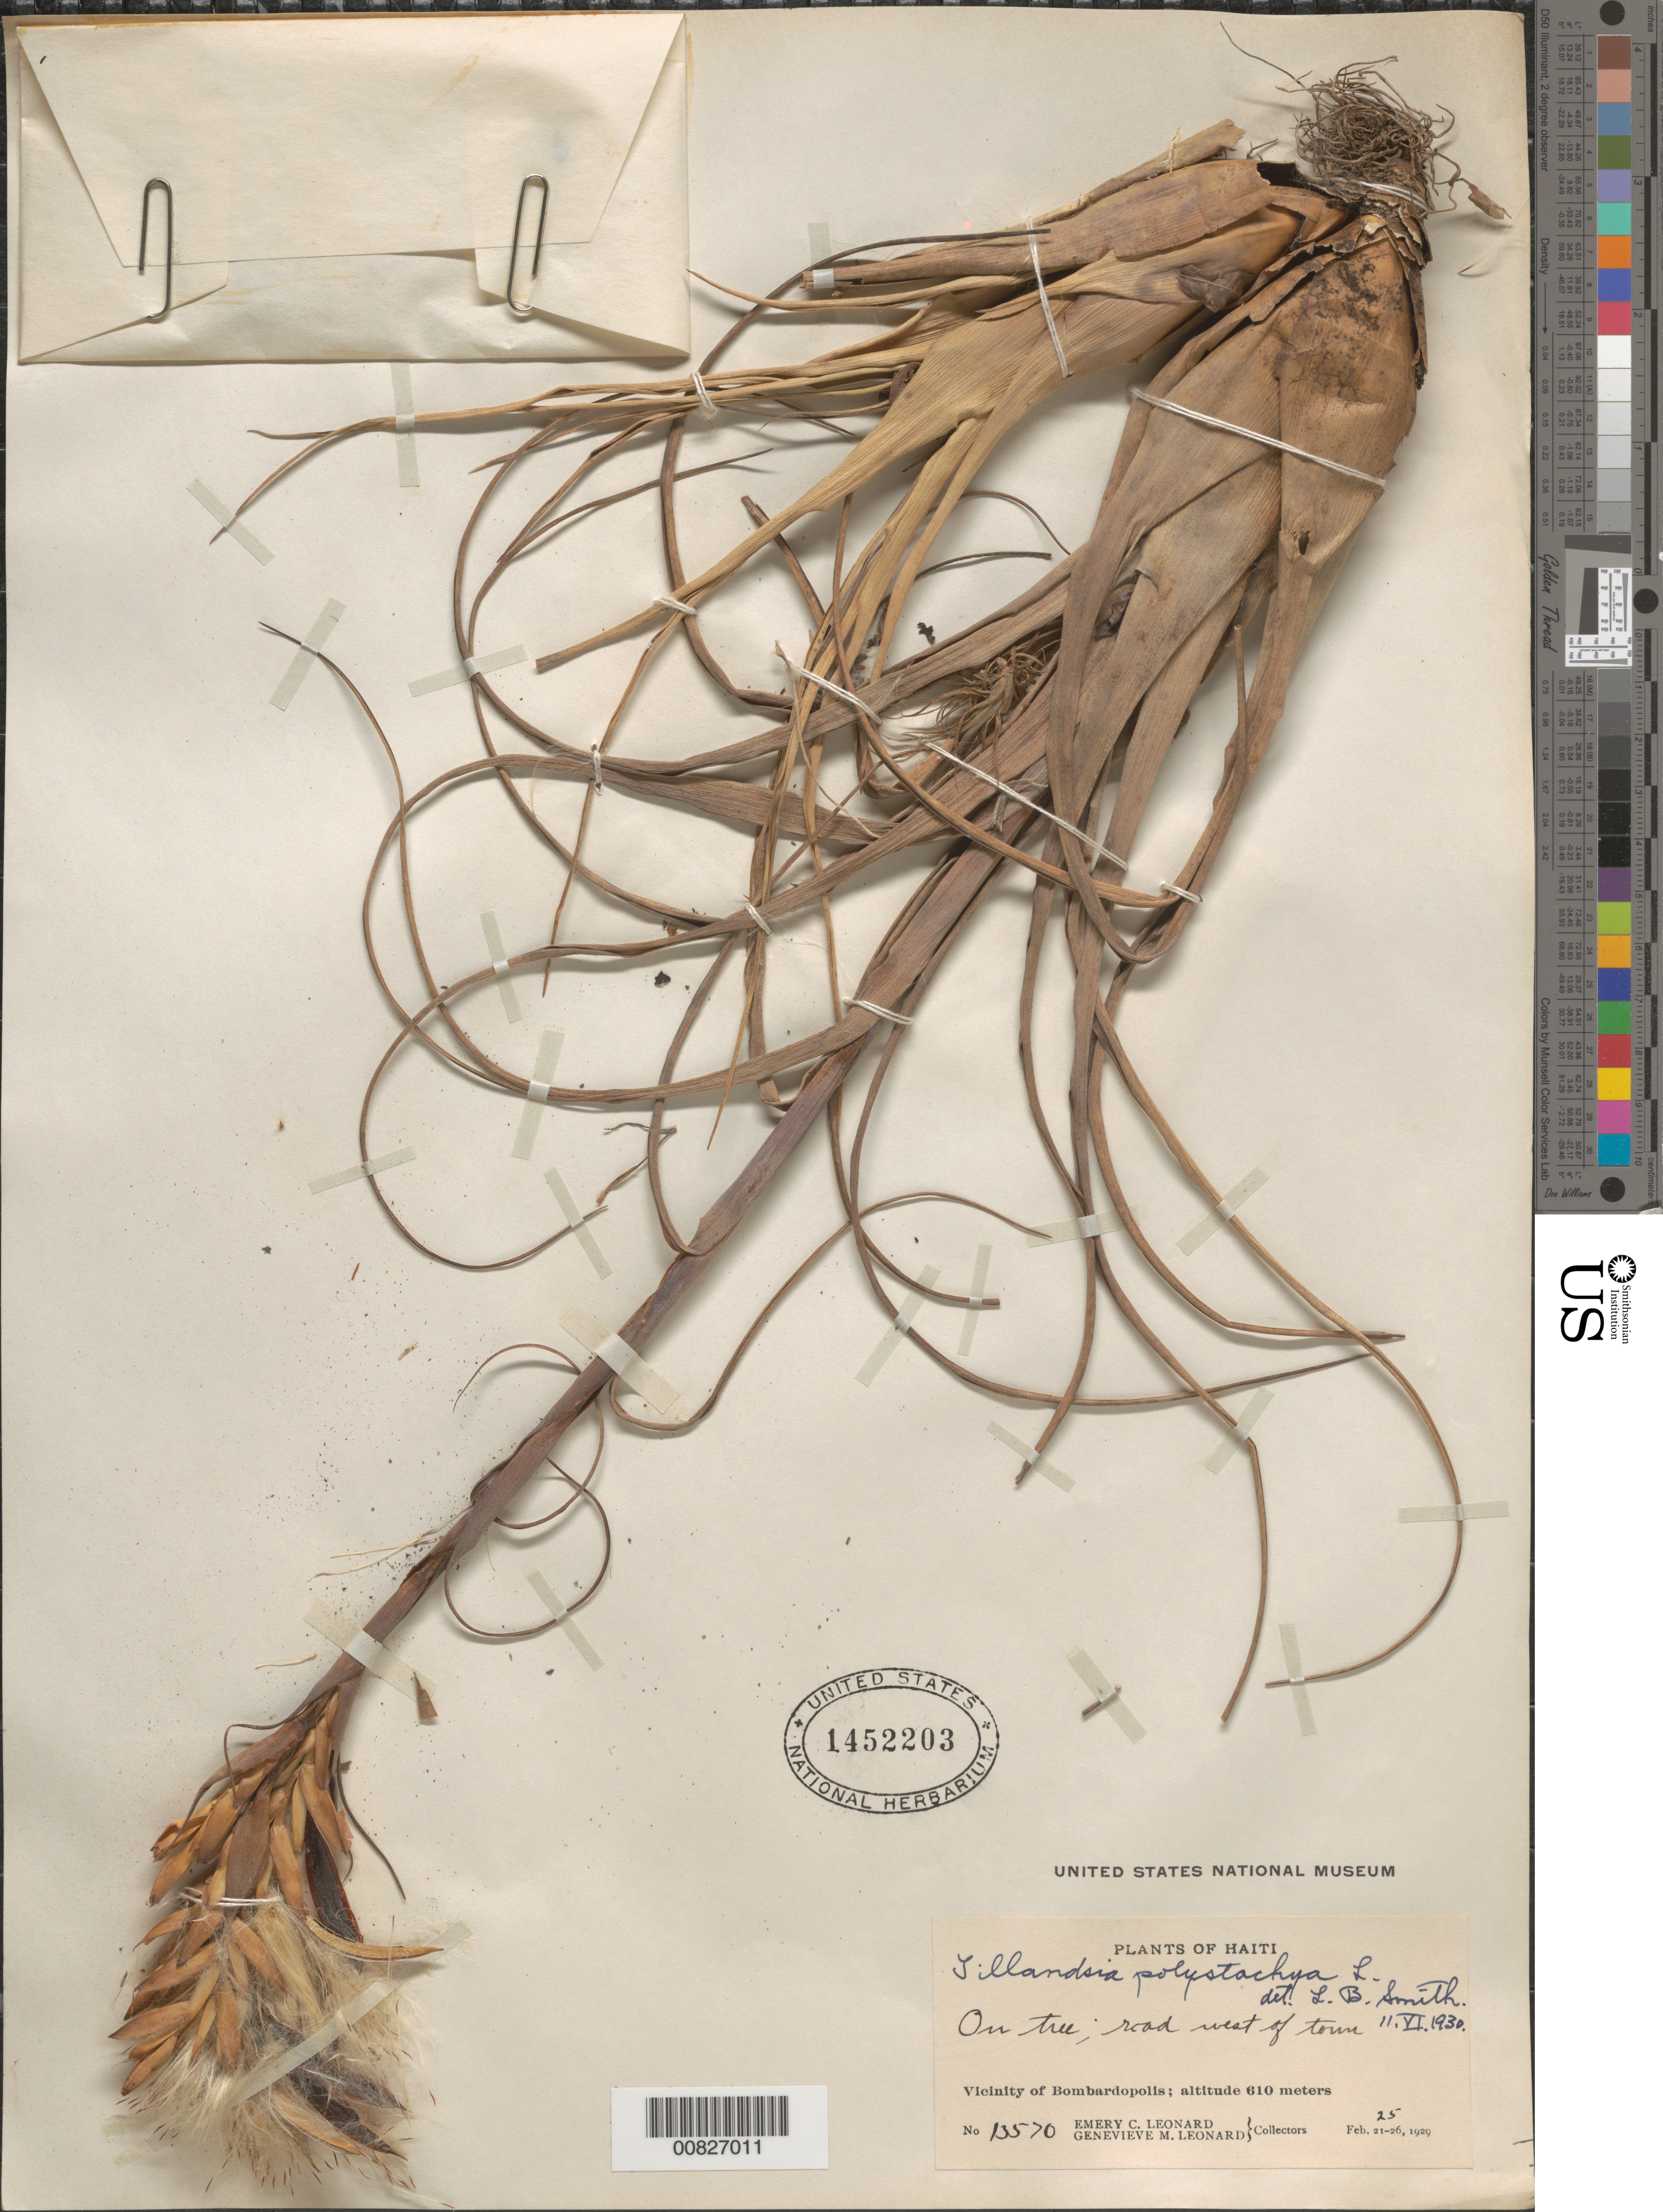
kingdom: Plantae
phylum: Tracheophyta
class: Liliopsida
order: Poales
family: Bromeliaceae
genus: Tillandsia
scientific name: Tillandsia polystachia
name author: (L.) L.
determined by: Smith, Lyman B., (US), NMNH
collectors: E. C. Leonard & G. M. Leonard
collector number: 13570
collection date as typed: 25 Feb 1929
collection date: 1929-02-25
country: Haiti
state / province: Nord-Ouest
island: Hispaniola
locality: Vicinity of Bombardopolis. Road west of town.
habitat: On tree.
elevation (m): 610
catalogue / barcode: US 1452203